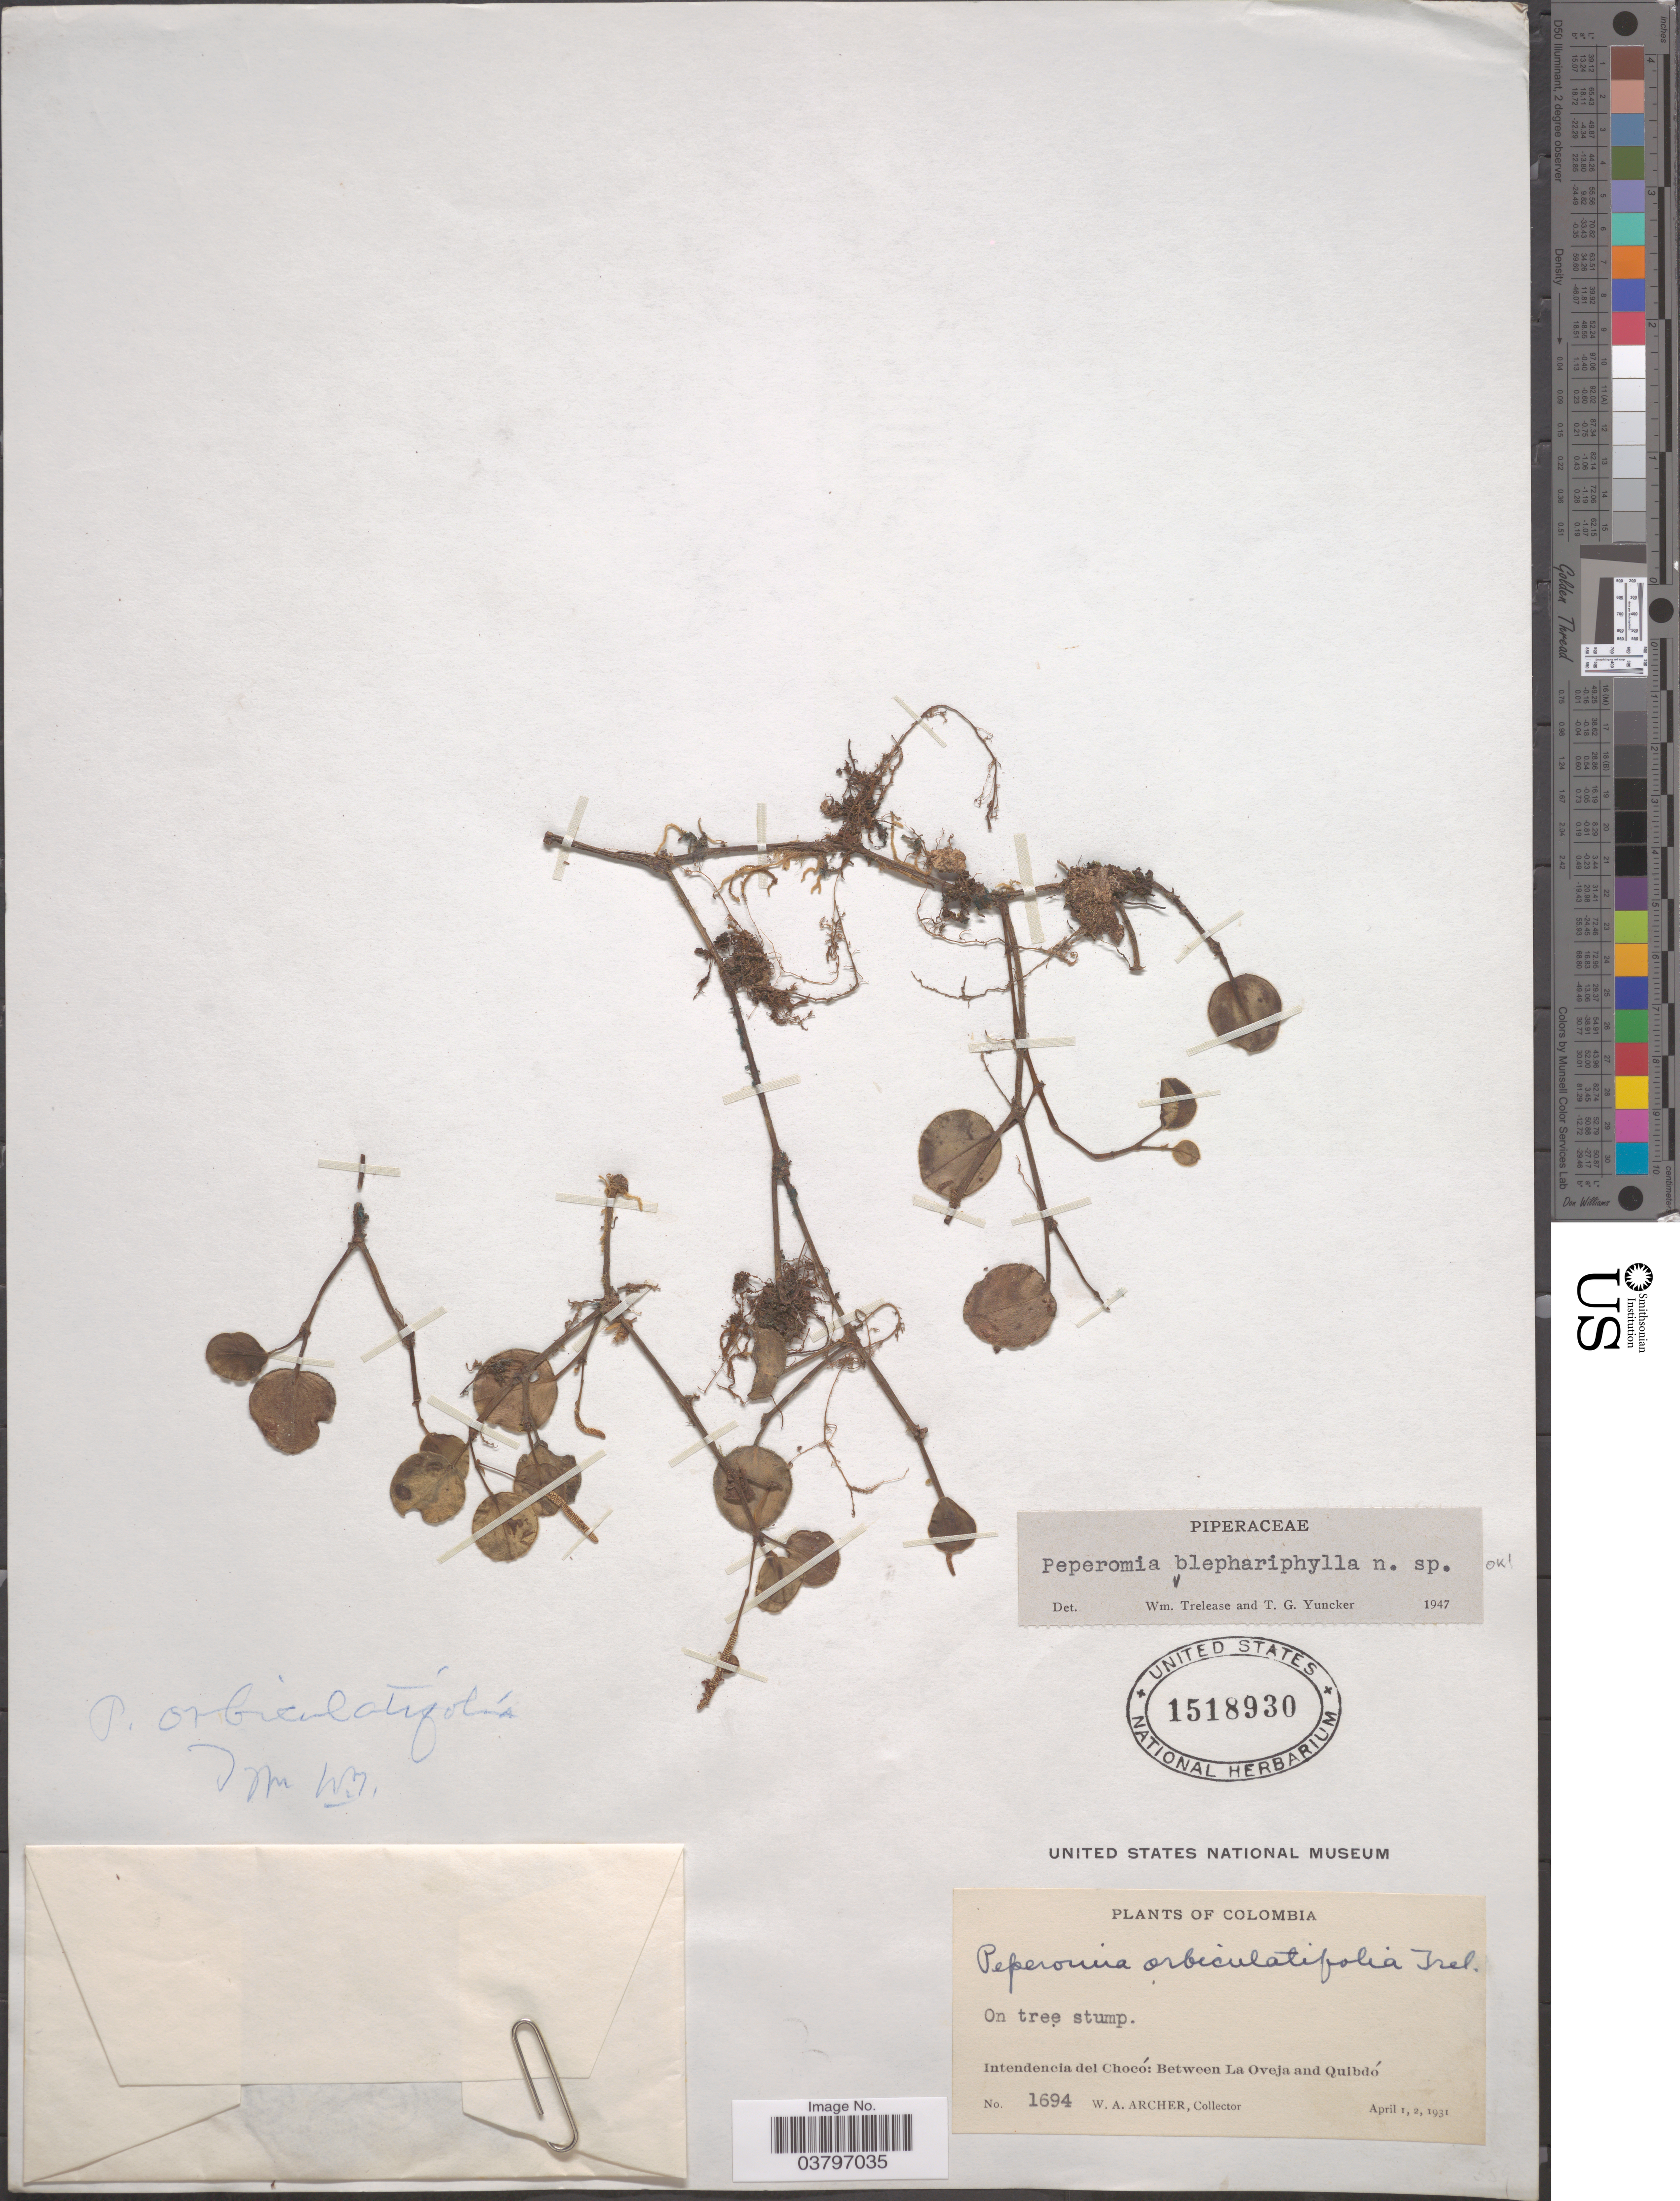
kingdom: Plantae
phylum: Tracheophyta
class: Magnoliopsida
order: Piperales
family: Piperaceae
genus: Peperomia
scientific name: Peperomia ciliaris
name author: C. DC.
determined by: Jiménez, José Estaban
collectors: W. Archer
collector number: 1694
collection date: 1931-04-01/1931-04-02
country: Colombia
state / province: Chocó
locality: Intendencia del Chocó: Between La Oveja and Quibdó.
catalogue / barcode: US 1518930